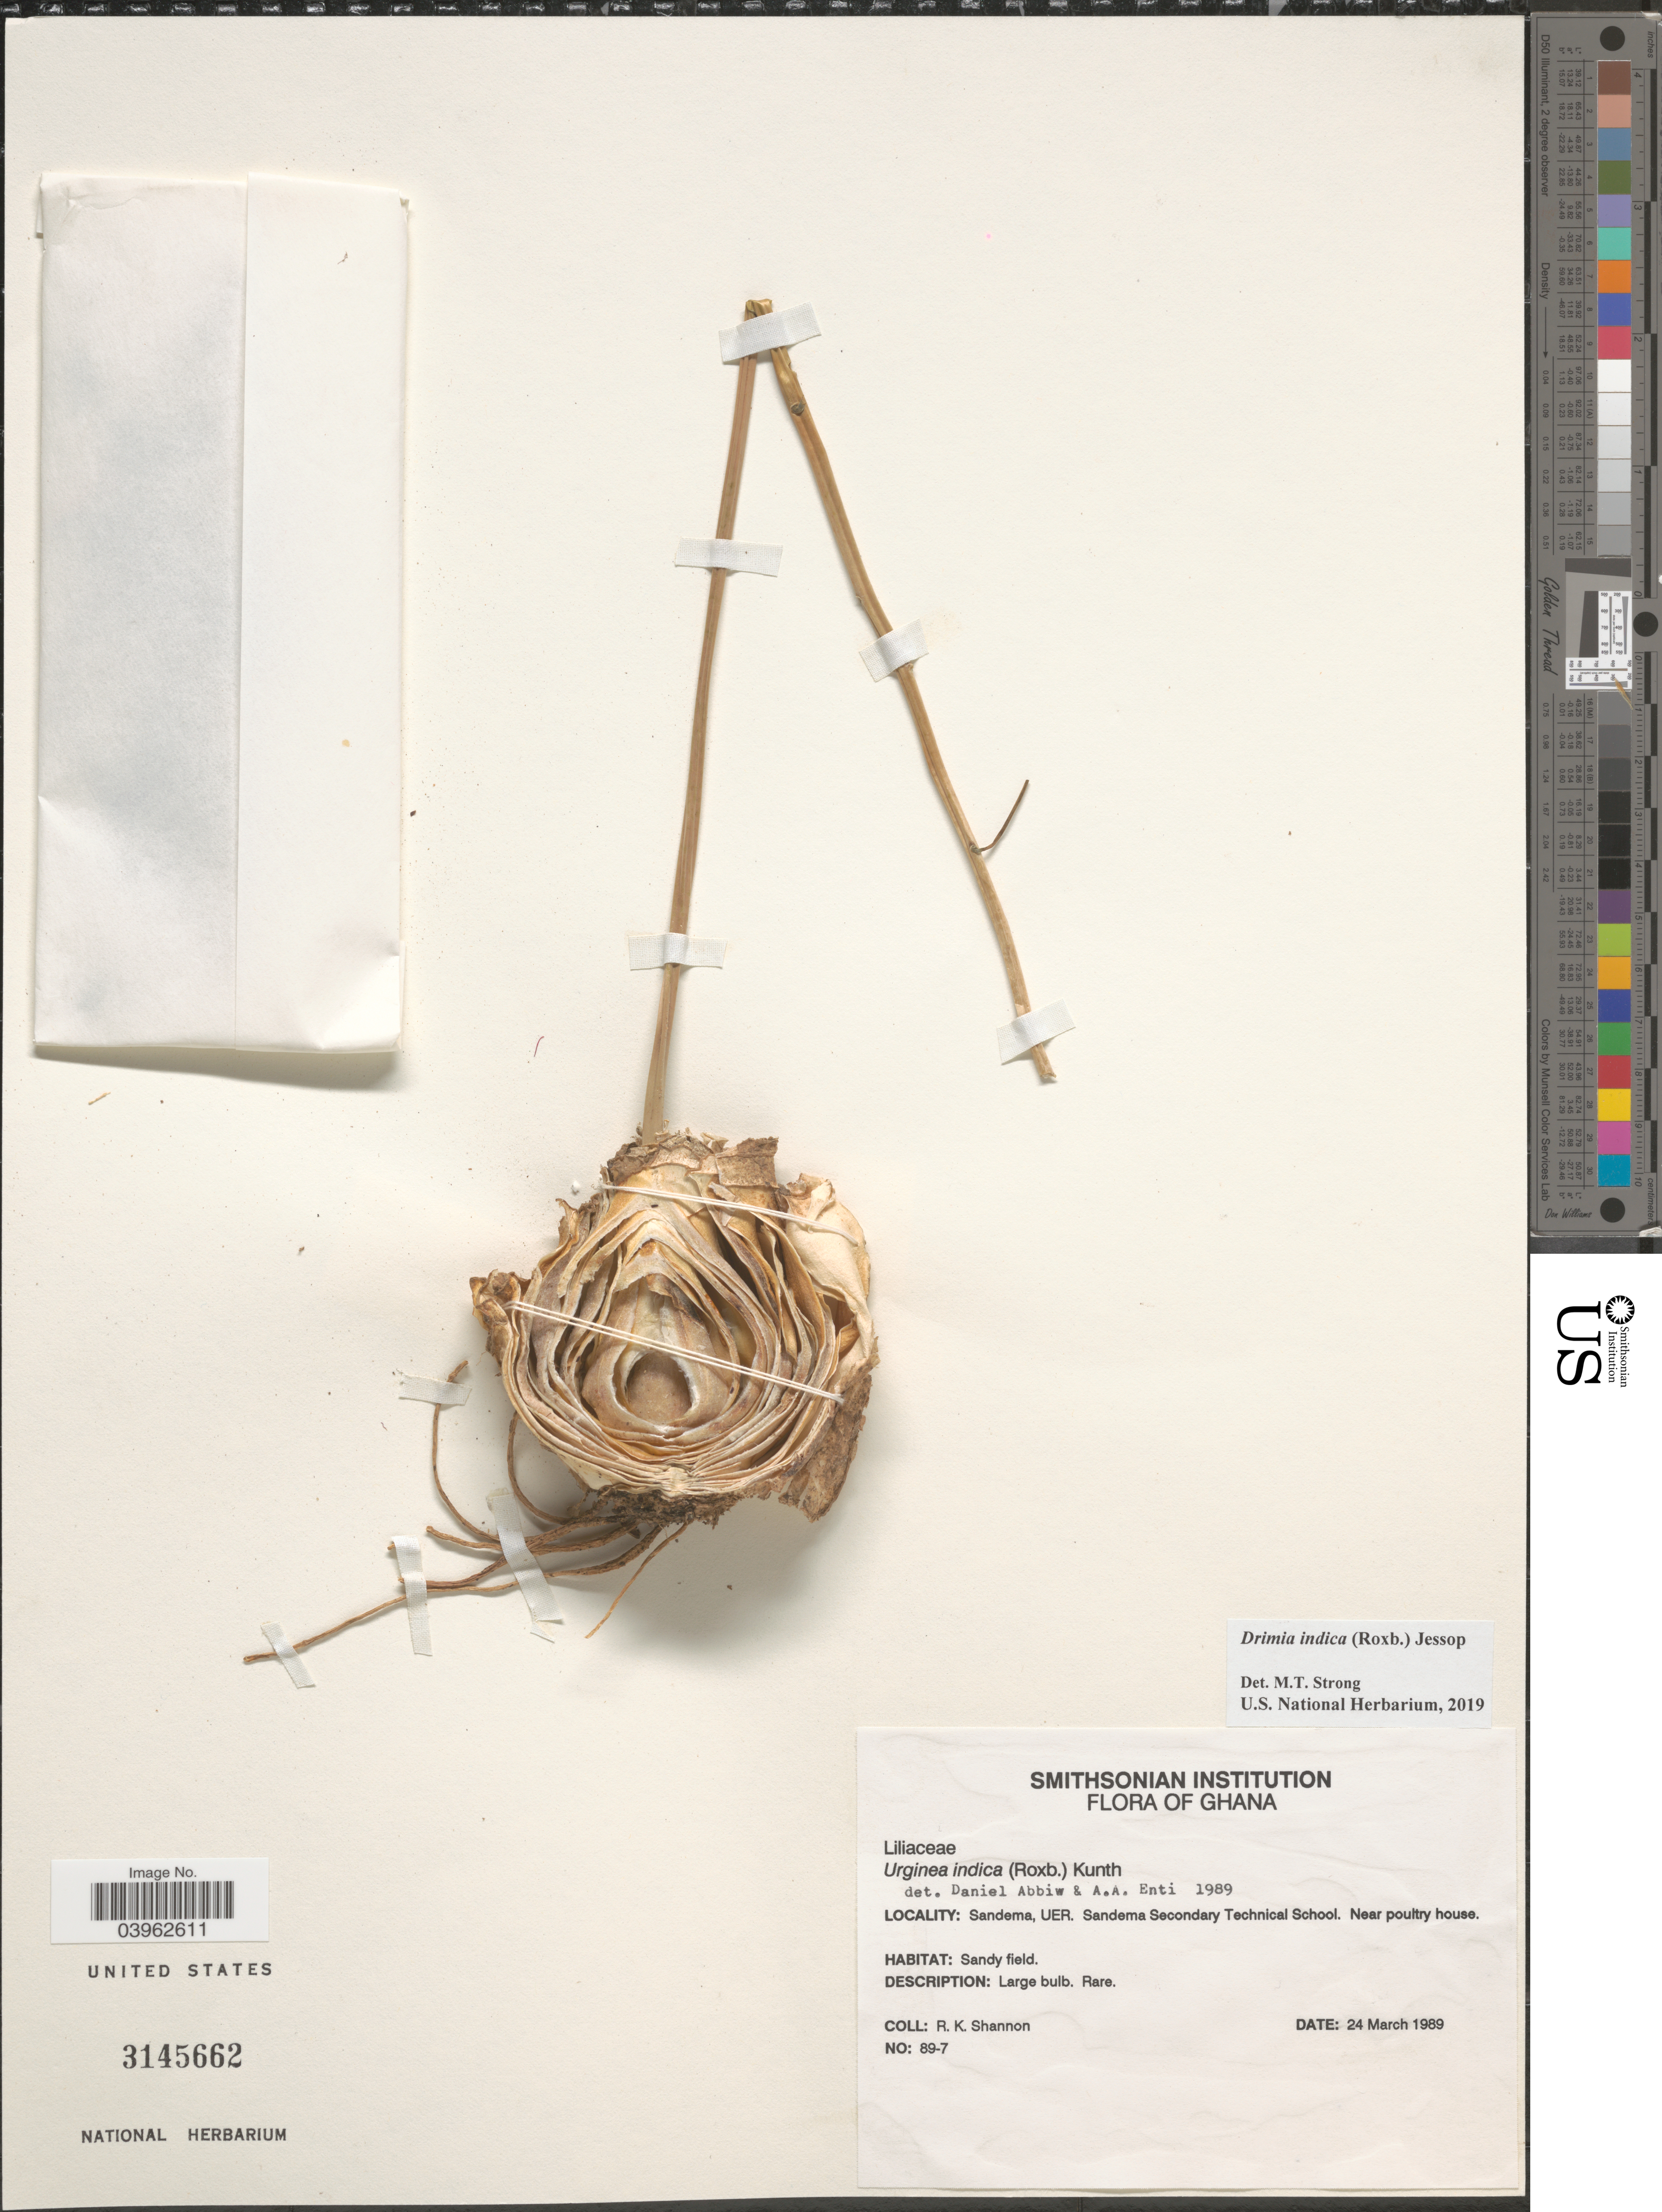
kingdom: Plantae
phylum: Tracheophyta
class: Liliopsida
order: Asparagales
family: Asparagaceae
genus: Drimia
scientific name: Drimia indica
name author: (Roxb.) Jessop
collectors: R. Shannon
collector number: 89-7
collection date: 1989-03-24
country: Ghana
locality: Sandema, UER. Sandema Secondary Technical School. Near poultry house.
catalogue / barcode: US 3145662